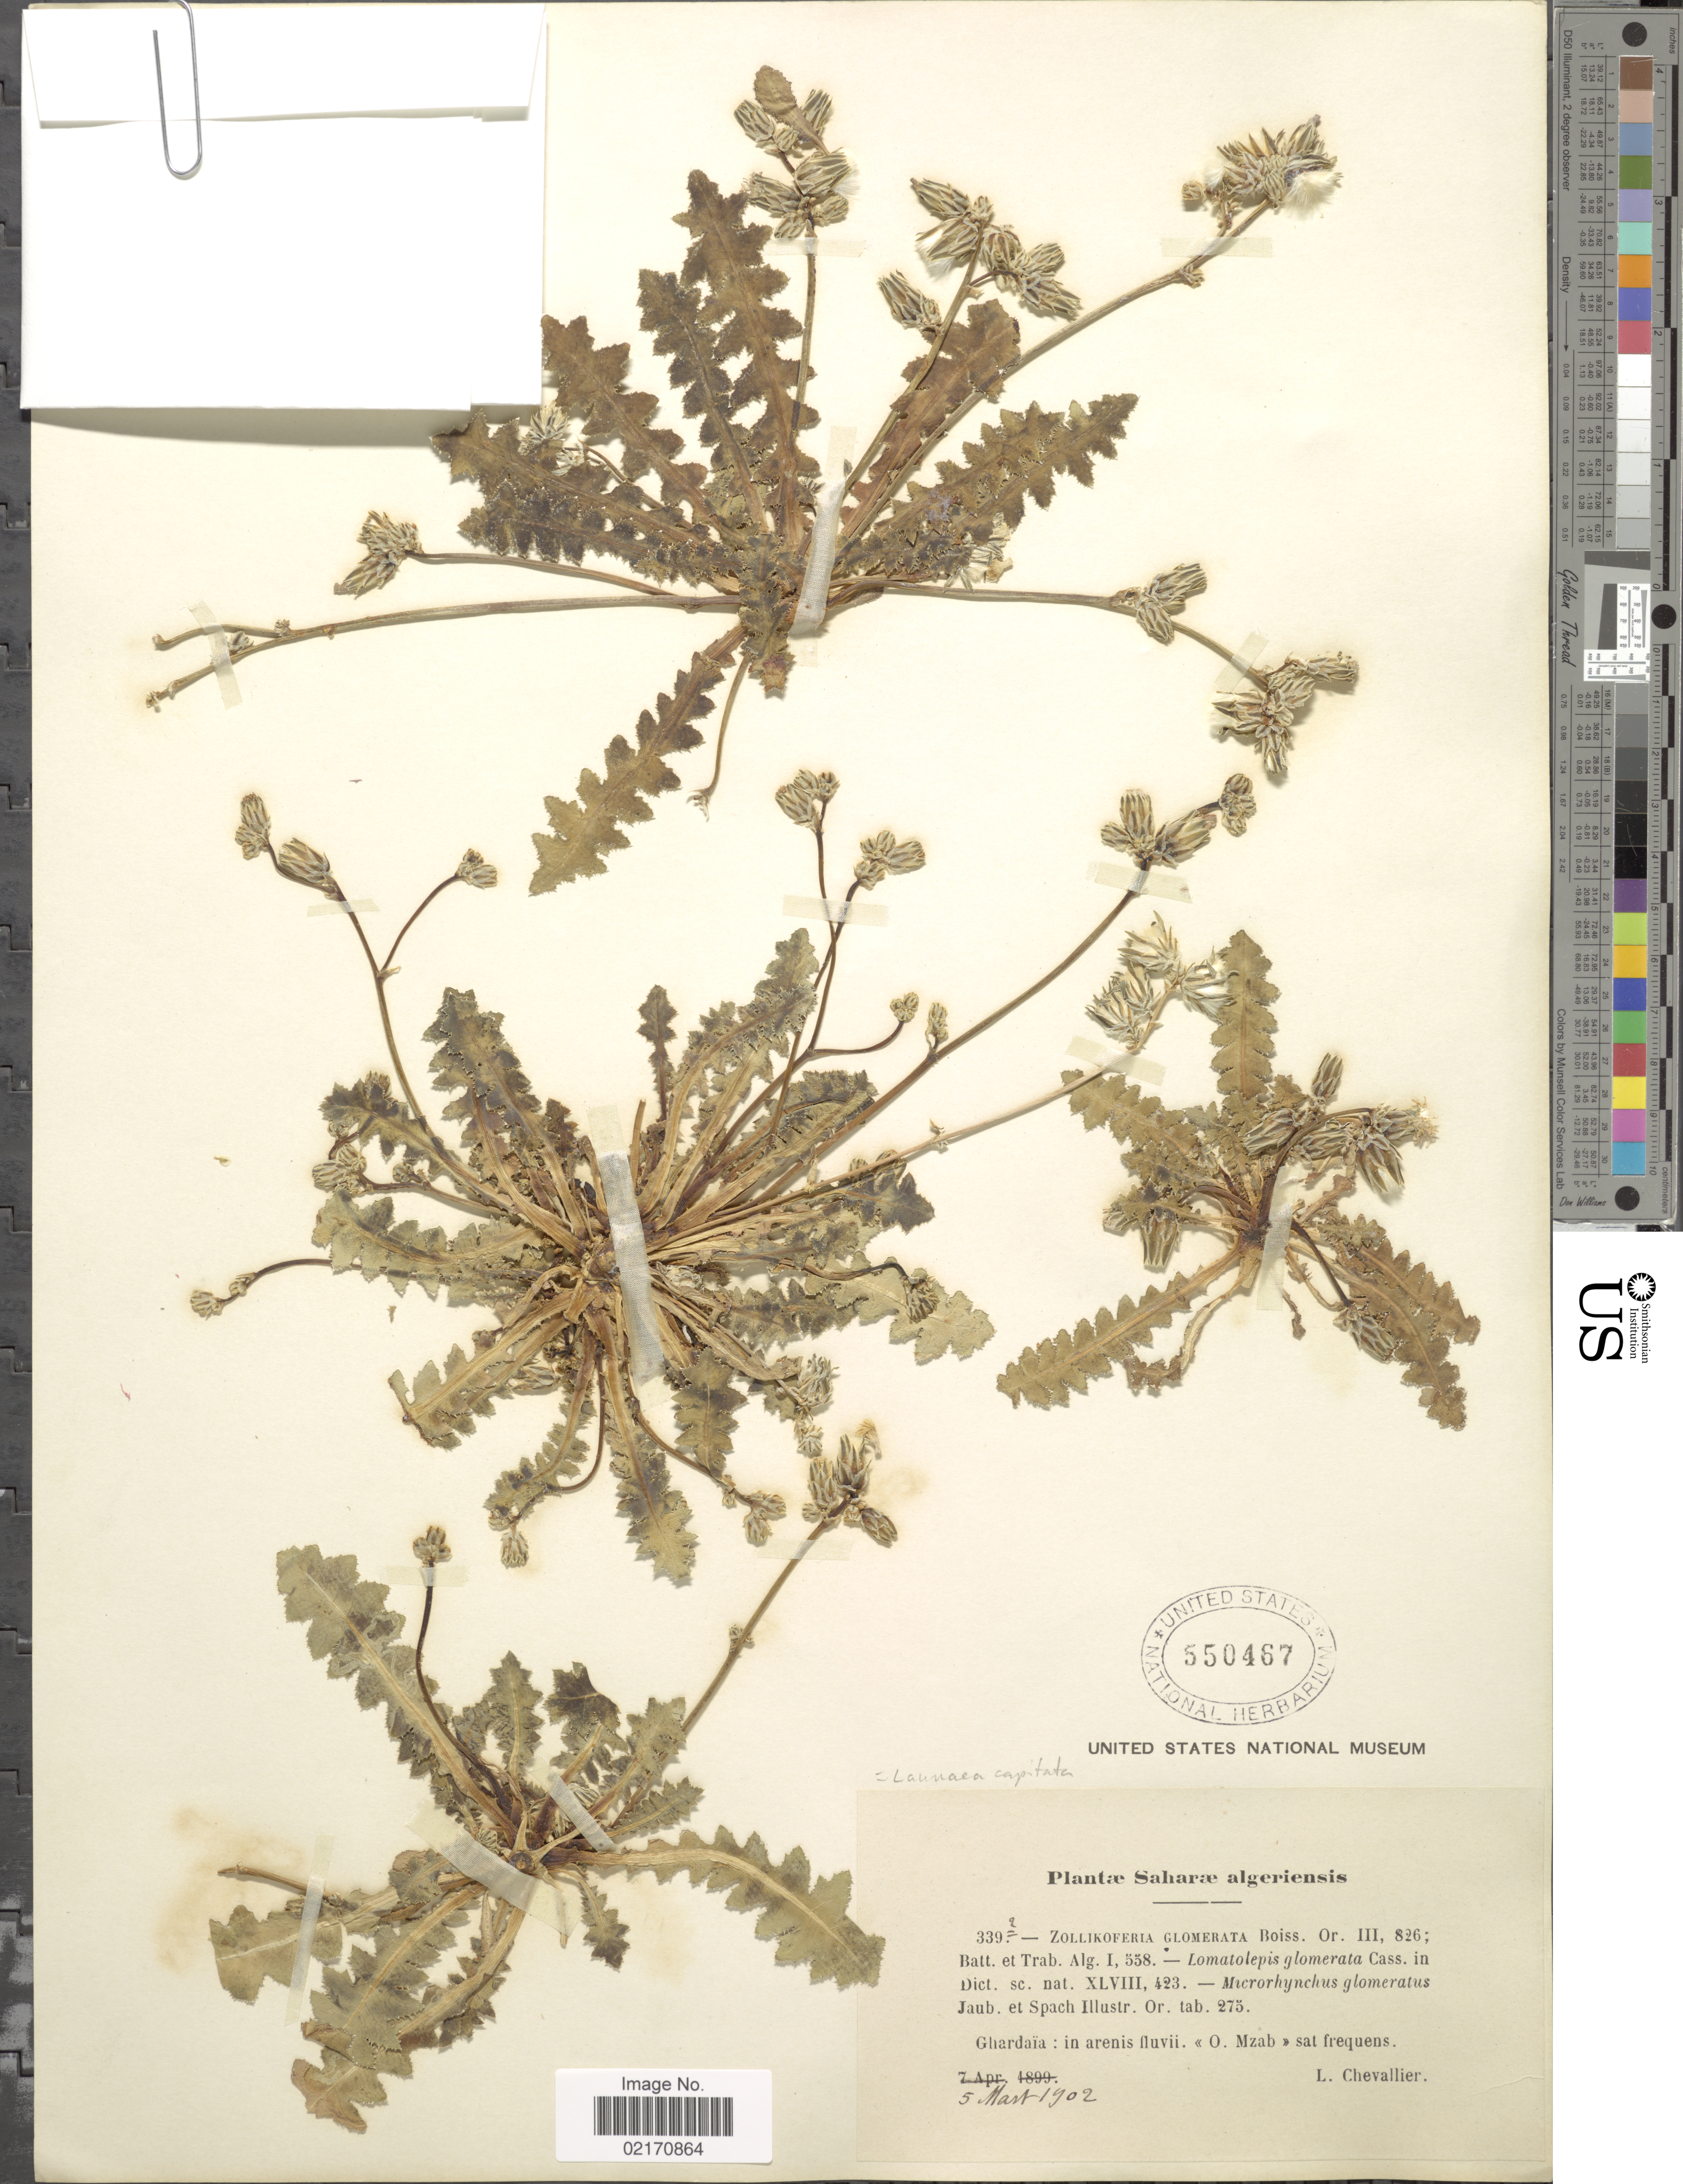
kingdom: Plantae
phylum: Tracheophyta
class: Magnoliopsida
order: Asterales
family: Asteraceae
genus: Launaea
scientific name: Launaea capitata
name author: (Spreng.) Dandy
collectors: L. Chevallier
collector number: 339/2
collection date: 1902-03-05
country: Algeria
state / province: Ghardaïa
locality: Saharae algeriensis, O. Mzab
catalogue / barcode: US 550467